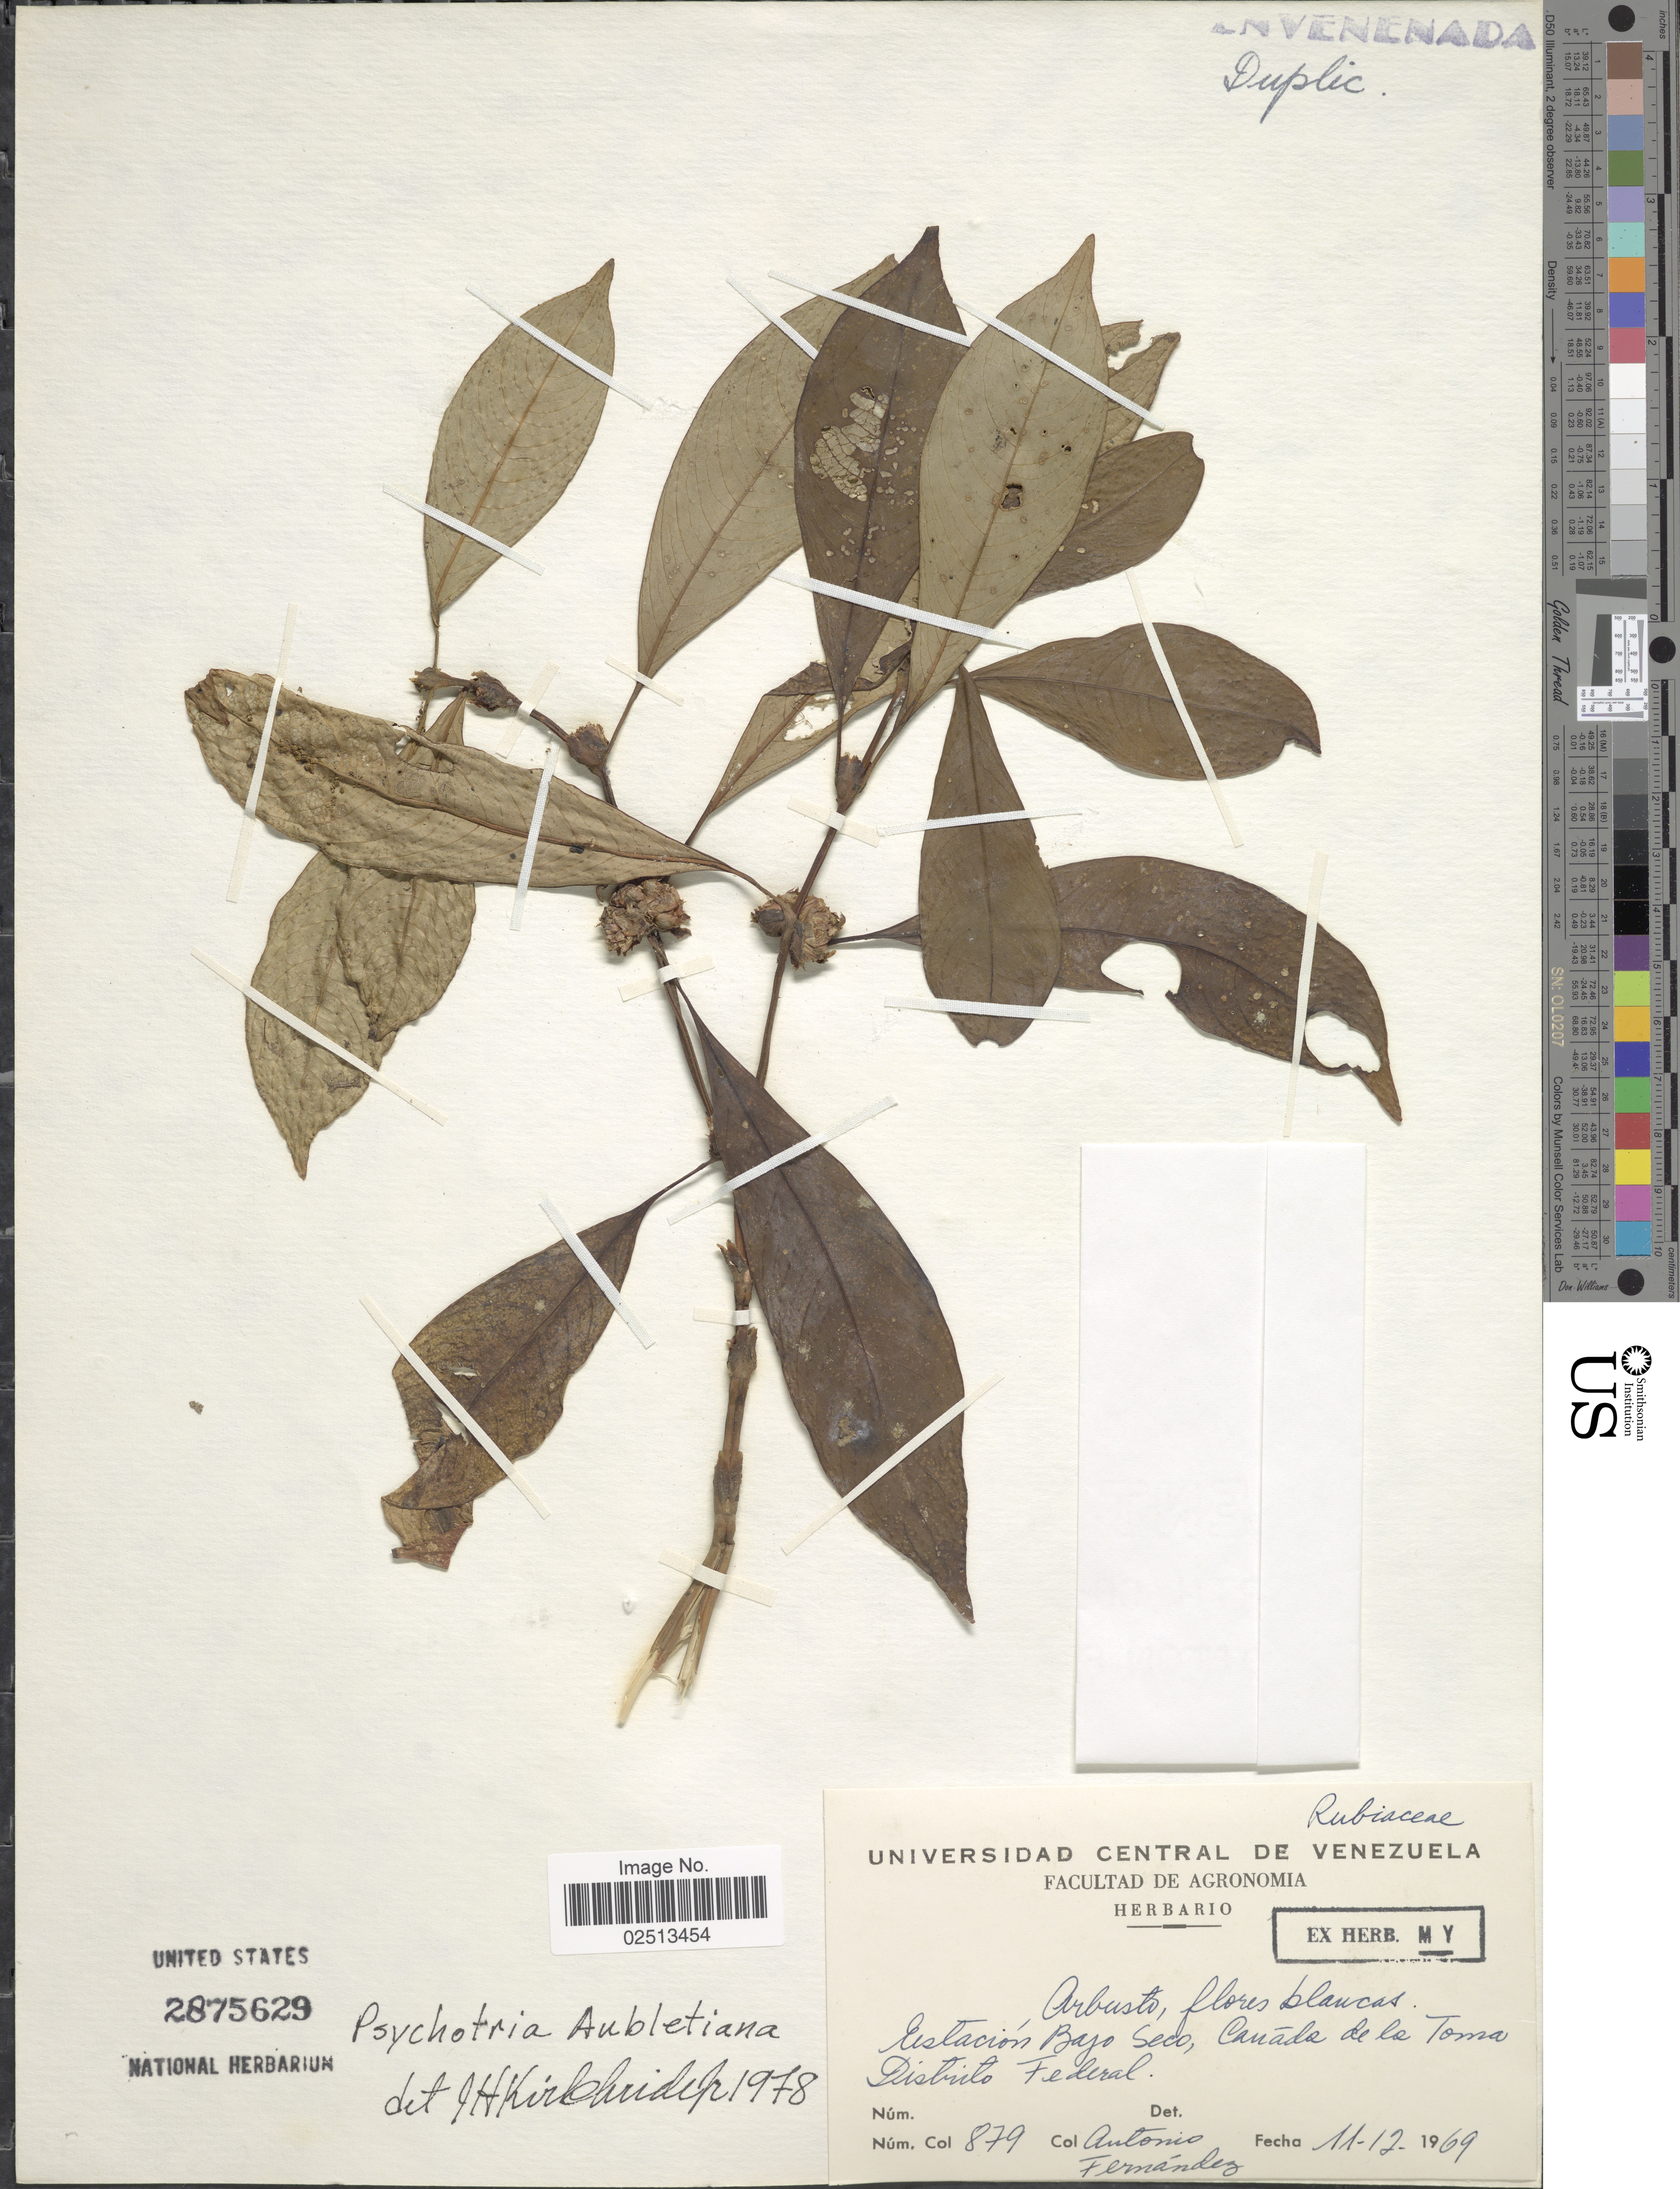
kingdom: Plantae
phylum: Tracheophyta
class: Magnoliopsida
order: Gentianales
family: Rubiaceae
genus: Psychotria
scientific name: Psychotria aubletiana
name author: Steyerm.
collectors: A. Fernández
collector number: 879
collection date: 1969-12-11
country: Venezuela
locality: Estación Bajo Seco, Canáda de la Toma Distrito Federal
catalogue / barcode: US 2875629